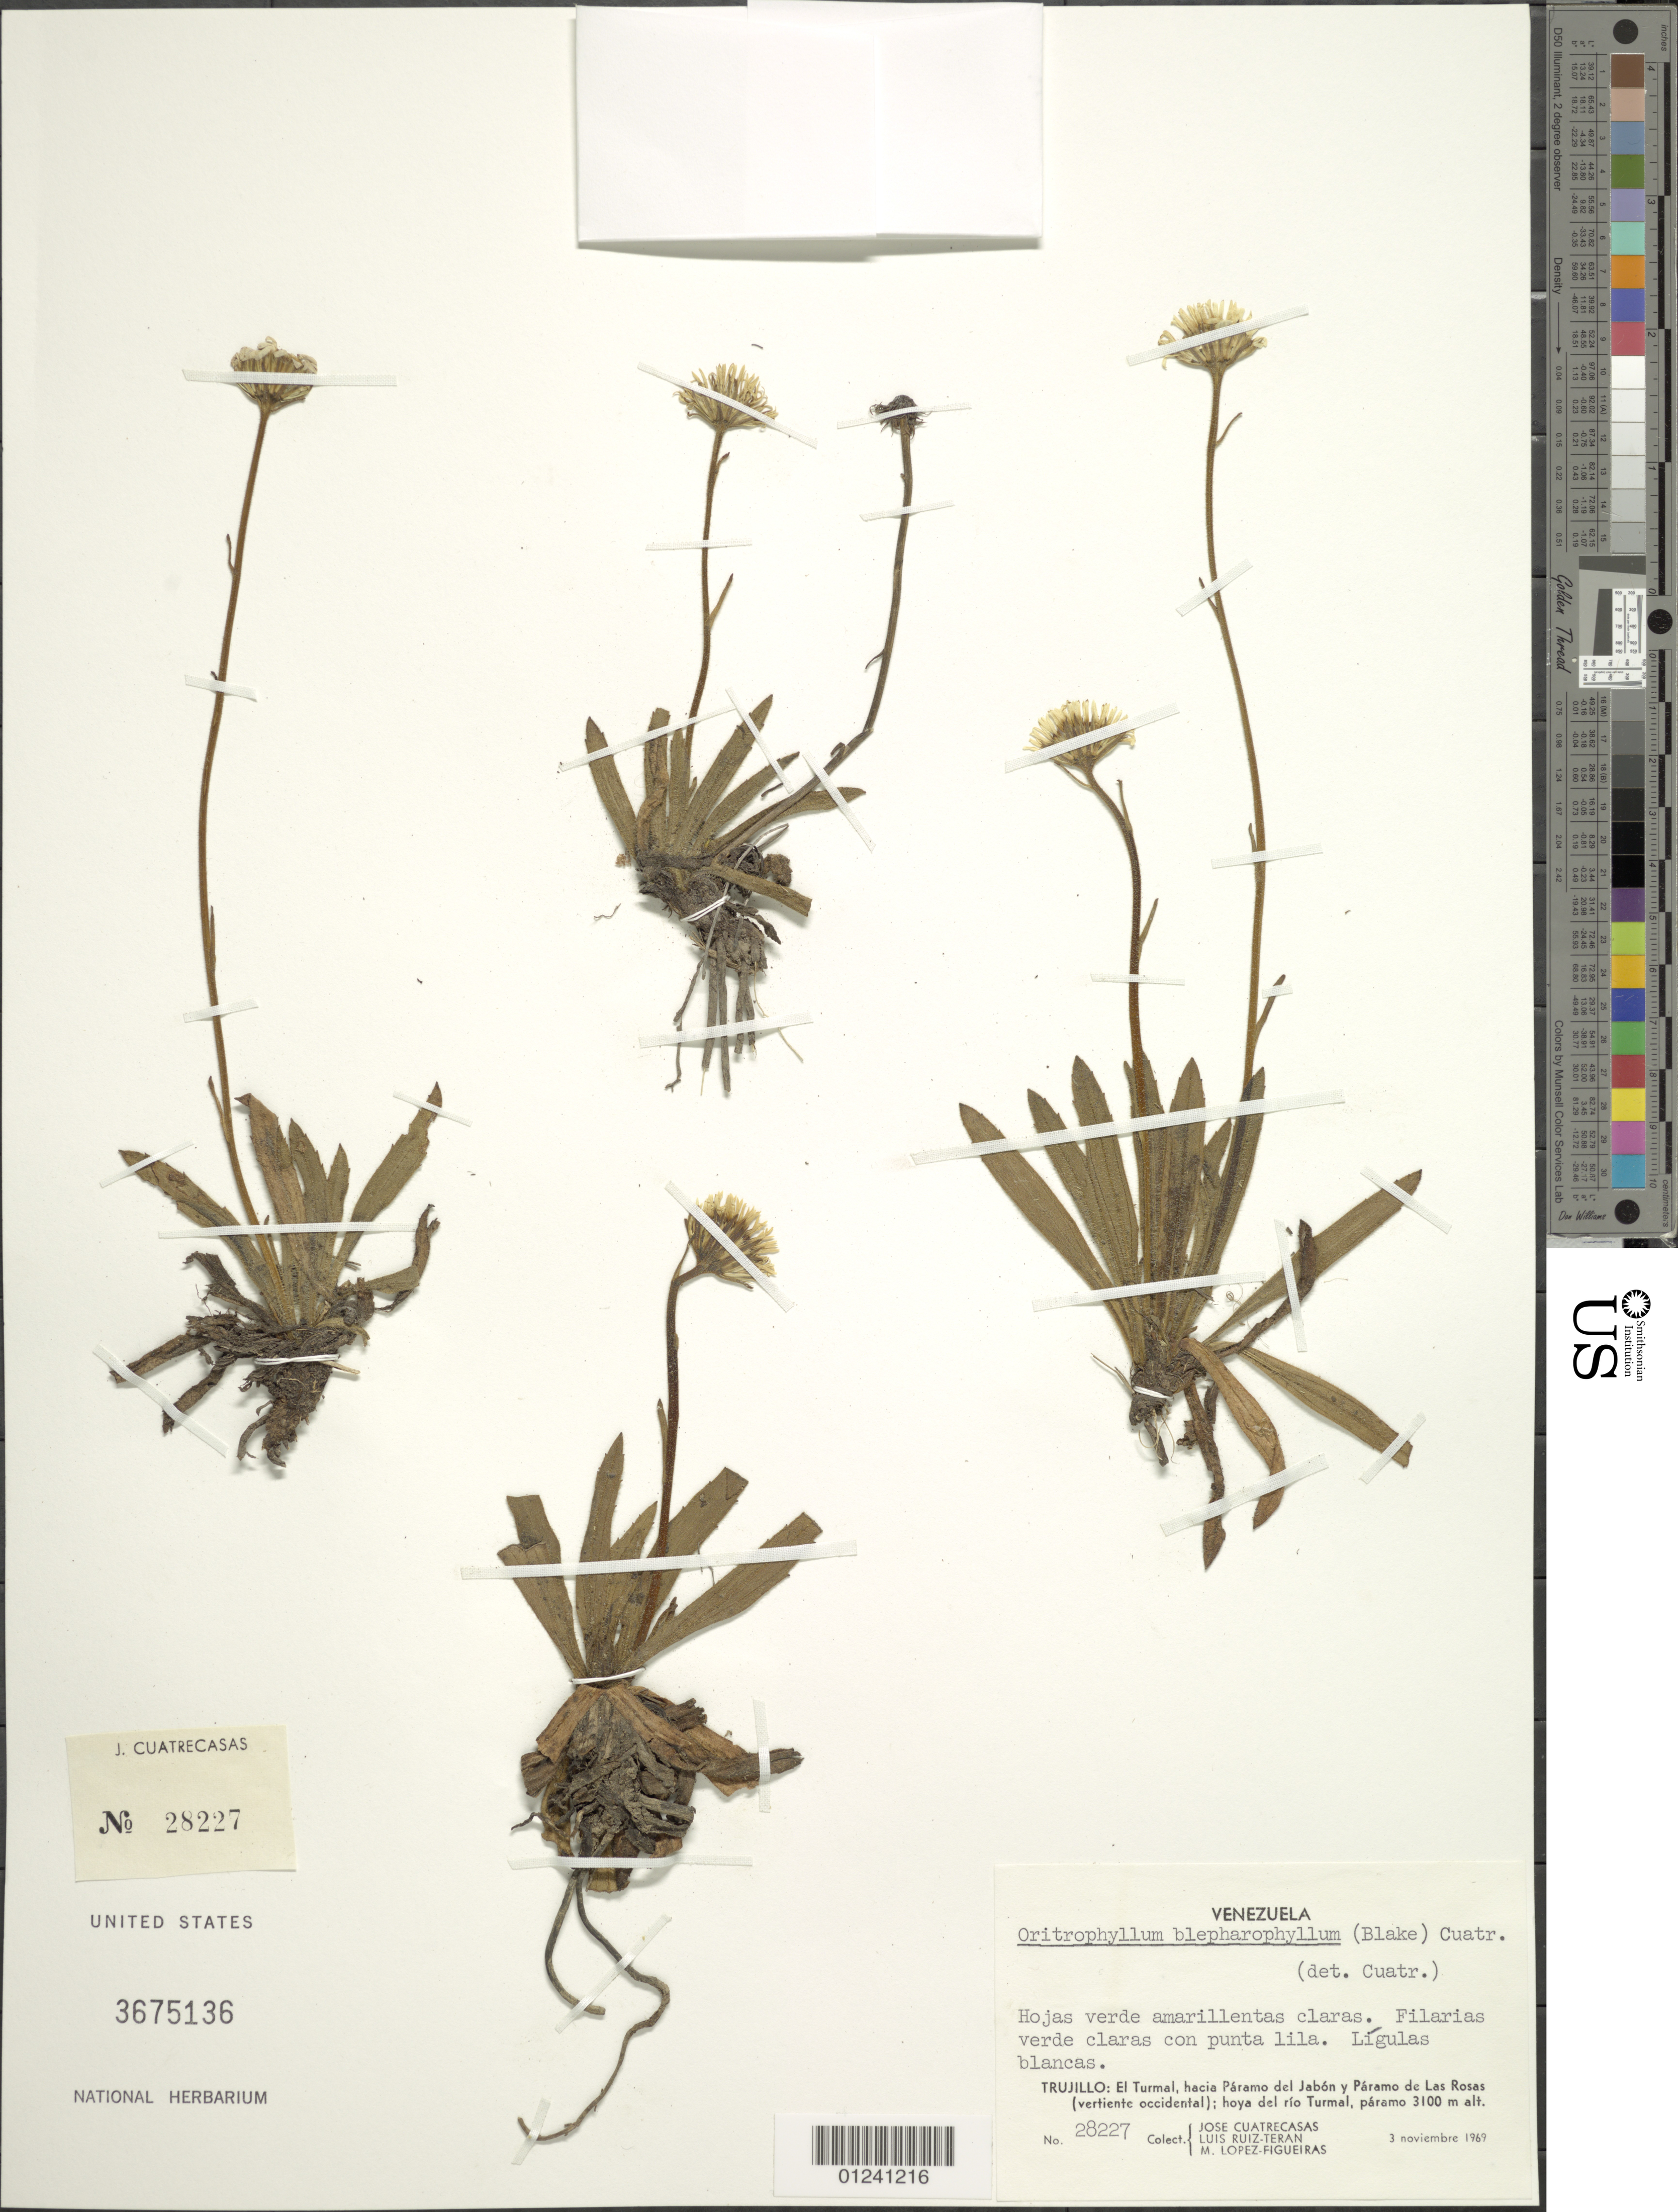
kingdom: Plantae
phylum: Tracheophyta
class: Magnoliopsida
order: Asterales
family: Asteraceae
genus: Oritrophium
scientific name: Oritrophium blepharophyllum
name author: (S.F. Blake) Cuatrec.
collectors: J. Cuatrecasas, L. E. Ruíz-Terán & M. López Figueiras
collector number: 28227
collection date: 1969-11-03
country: Venezuela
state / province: Trujillo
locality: El Turmal, hacia Páramo del Jabón y Páramo de Las Rosas, (vertiente occidental); hoya del río Turmal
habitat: paramo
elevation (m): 3100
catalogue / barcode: US 3675136